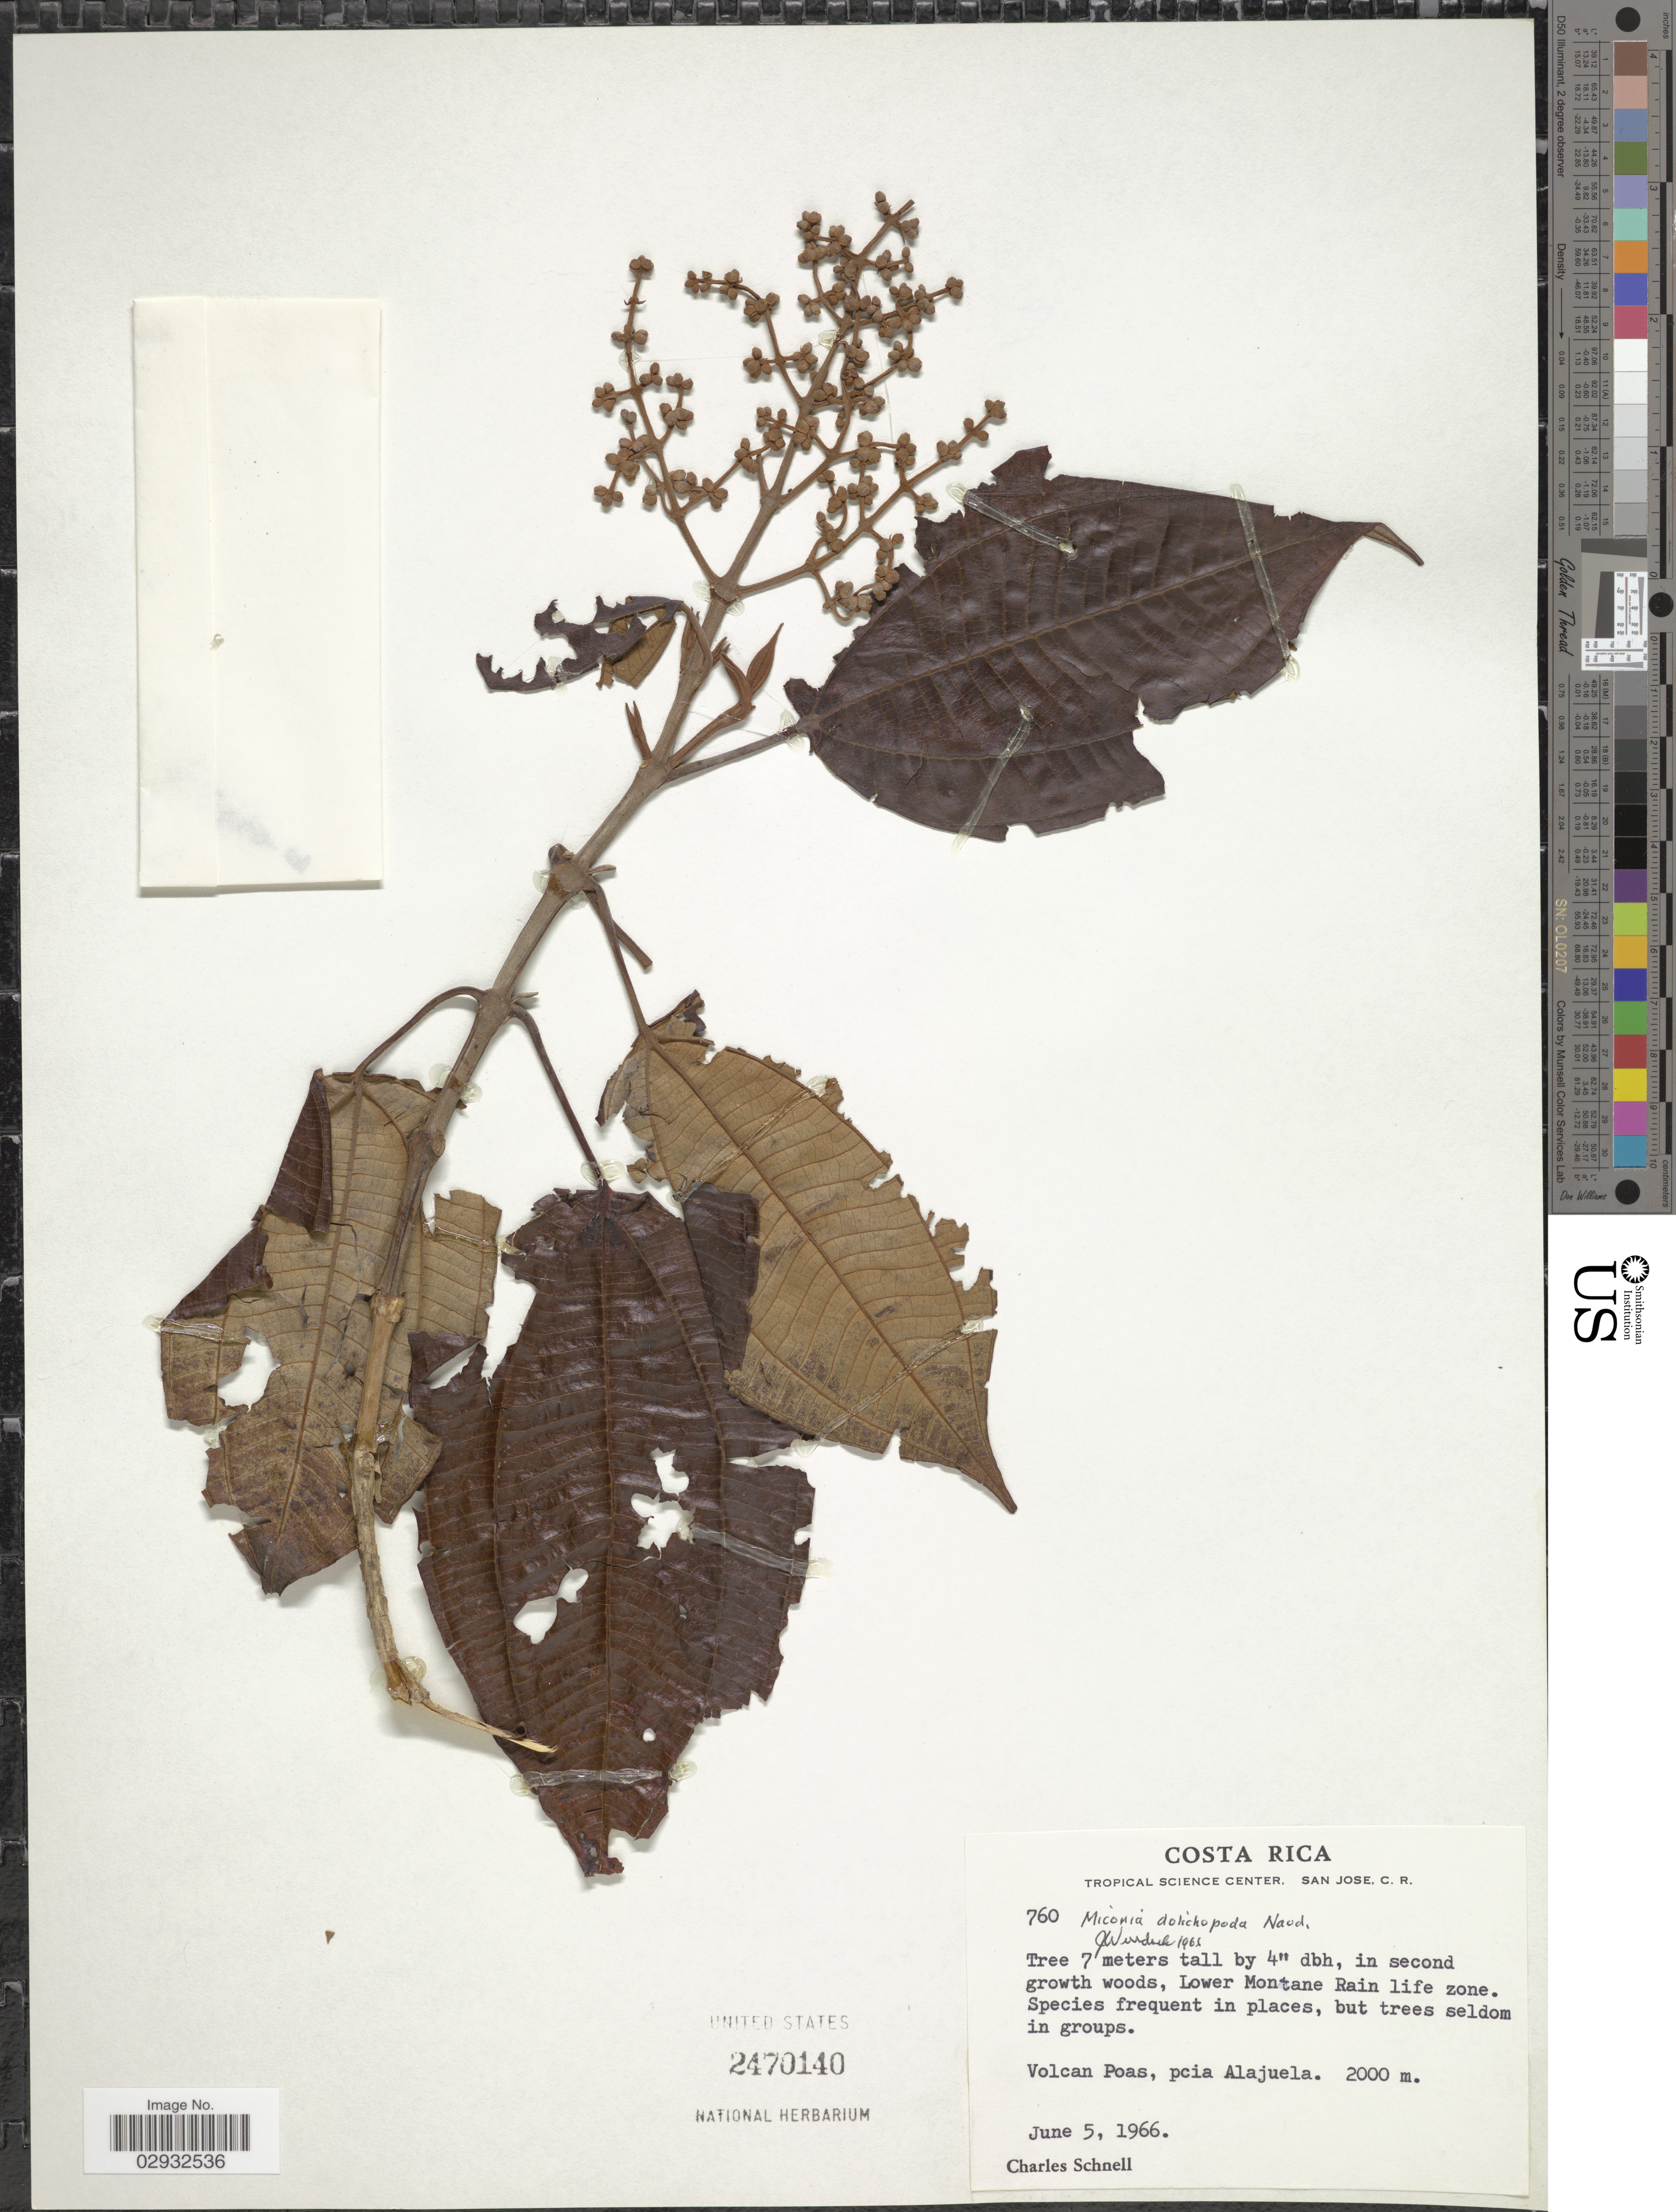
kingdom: Plantae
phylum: Tracheophyta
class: Magnoliopsida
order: Myrtales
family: Melastomataceae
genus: Miconia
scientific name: Miconia dolichopoda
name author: Naudin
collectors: C. Schnell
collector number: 760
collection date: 1966-06-05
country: Costa Rica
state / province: Alajuela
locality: Volcan Poas. Lower Montane Rain life zone.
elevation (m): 2000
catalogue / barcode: US 2470140